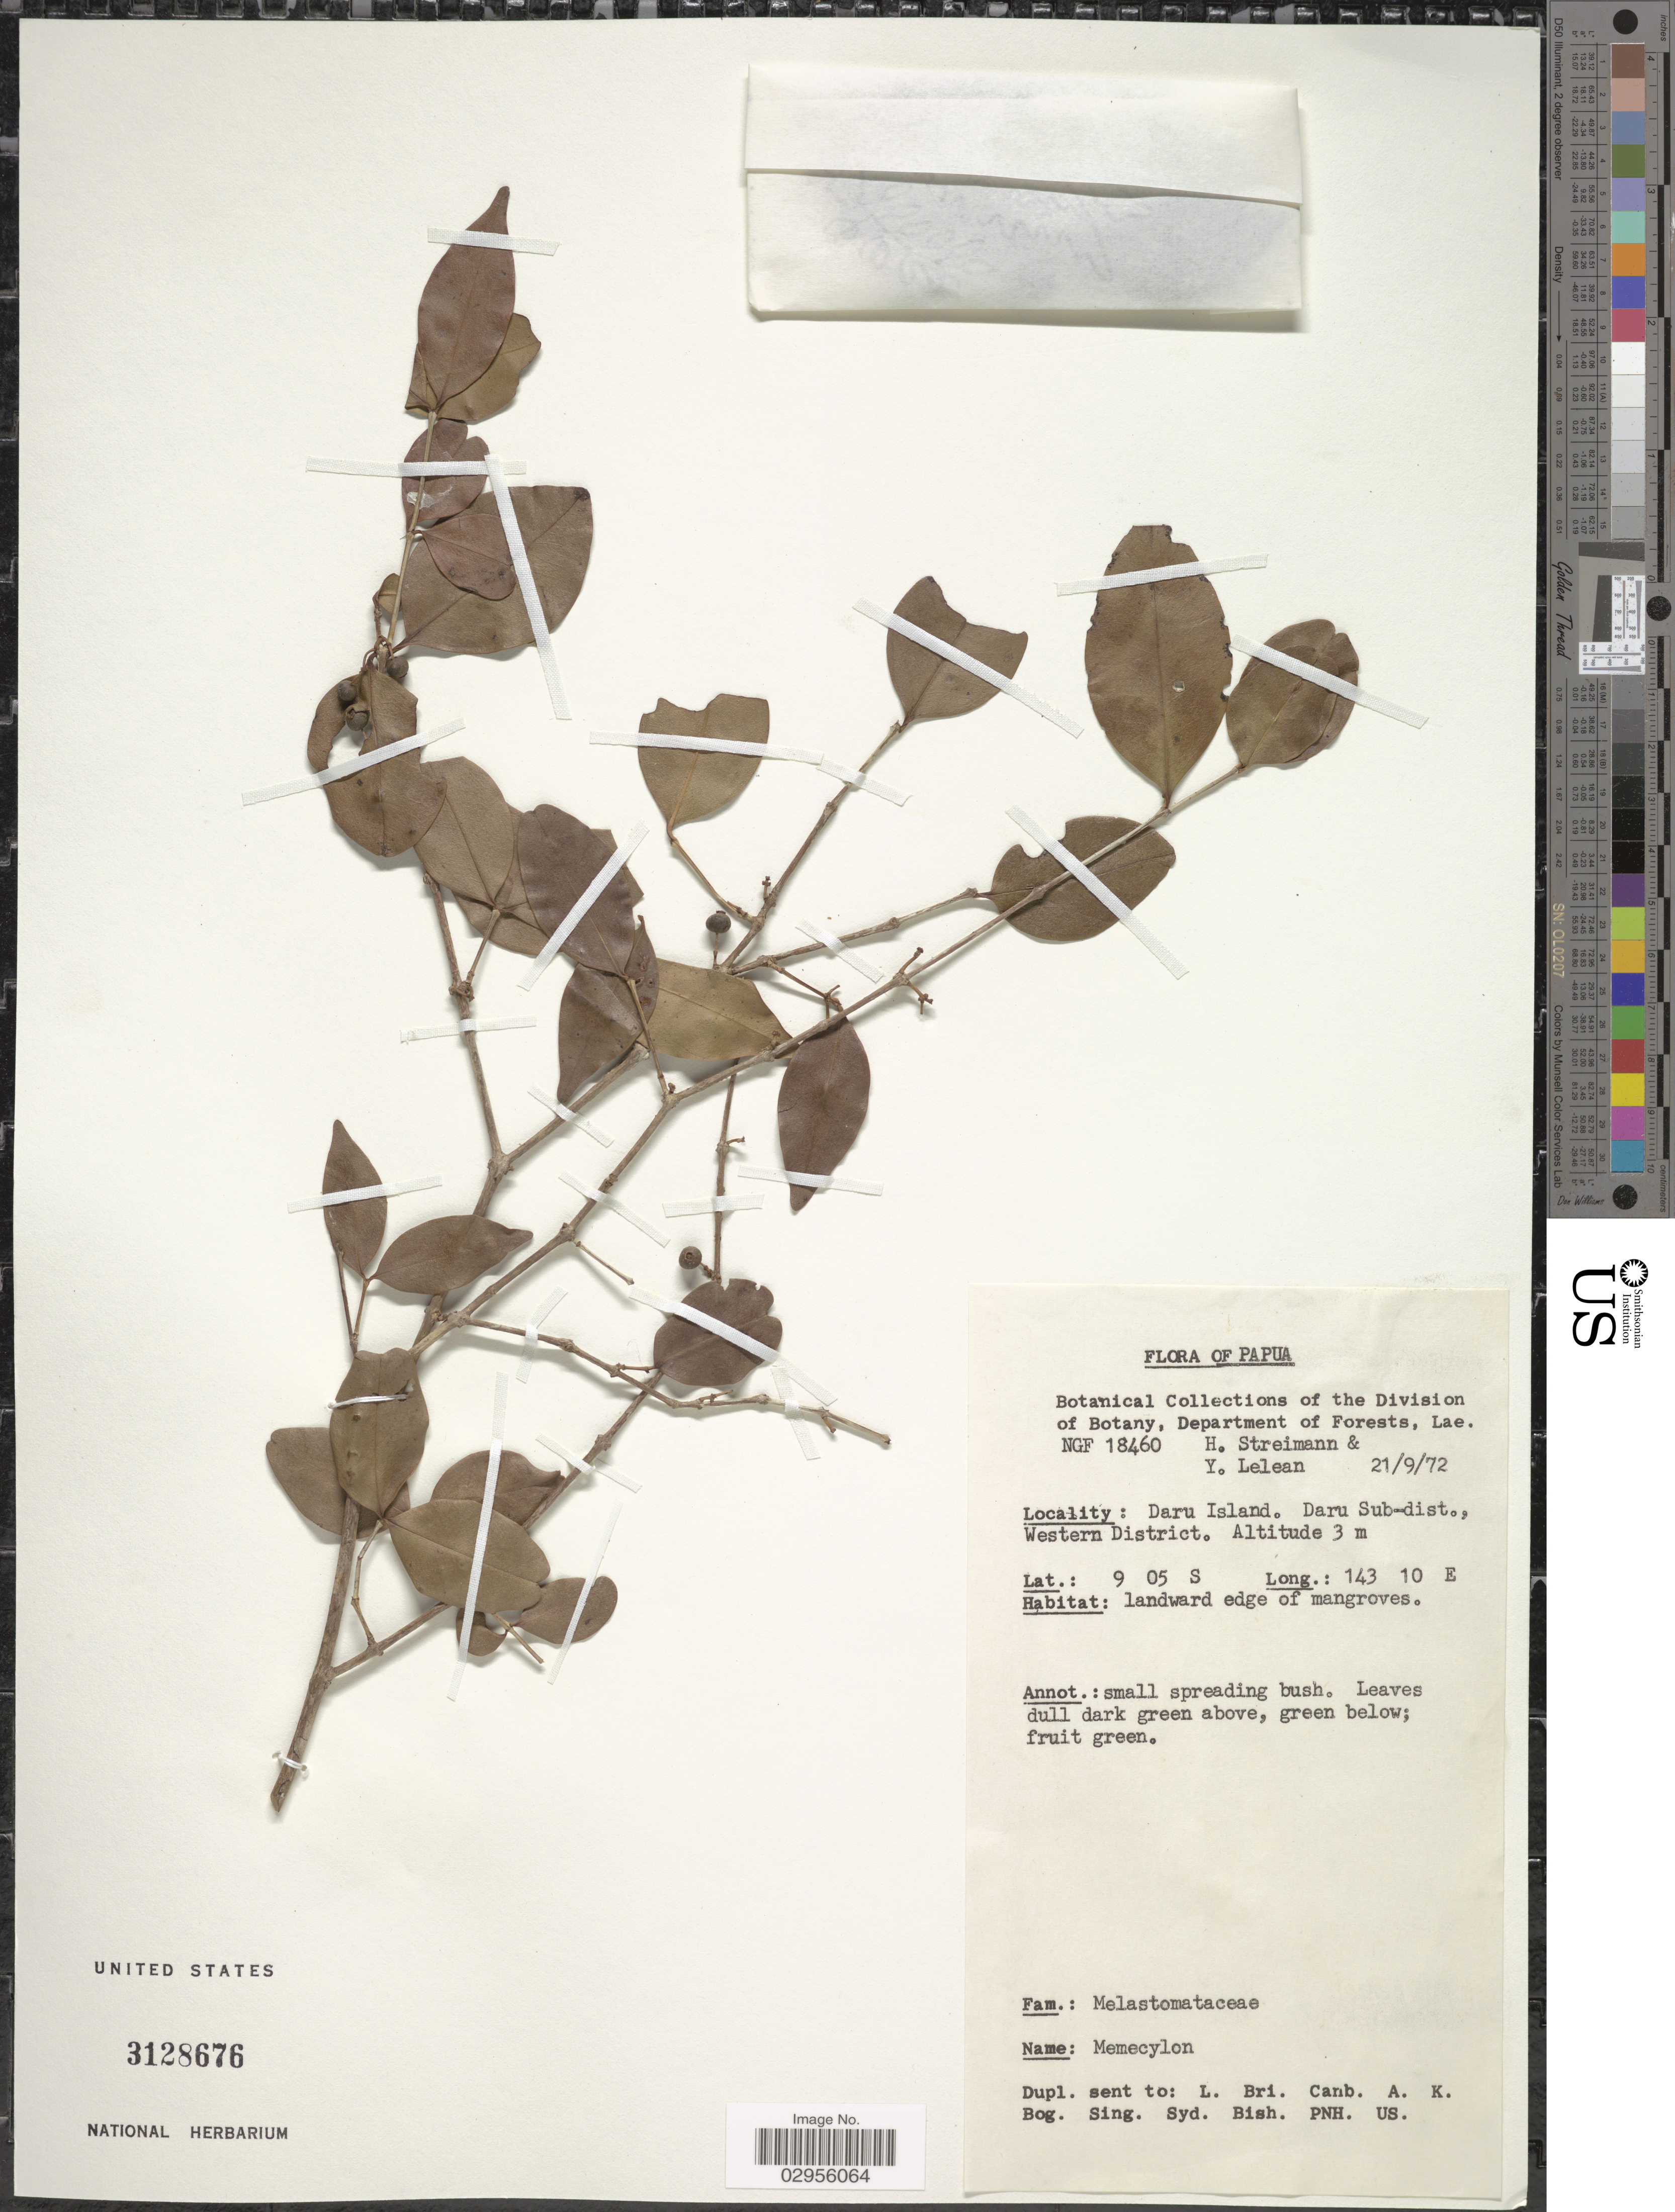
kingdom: Plantae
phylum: Tracheophyta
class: Magnoliopsida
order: Myrtales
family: Melastomataceae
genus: Memecylon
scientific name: Memecylon sp.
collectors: H. Streimann & Y. Lelean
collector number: NGF 18460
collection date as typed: Transcribed d/m/y: 21/9/72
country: Papua New Guinea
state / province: Manus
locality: Papua. Daru Island. Daru Sub-dist., Western District.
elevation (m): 3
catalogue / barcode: US 3128676